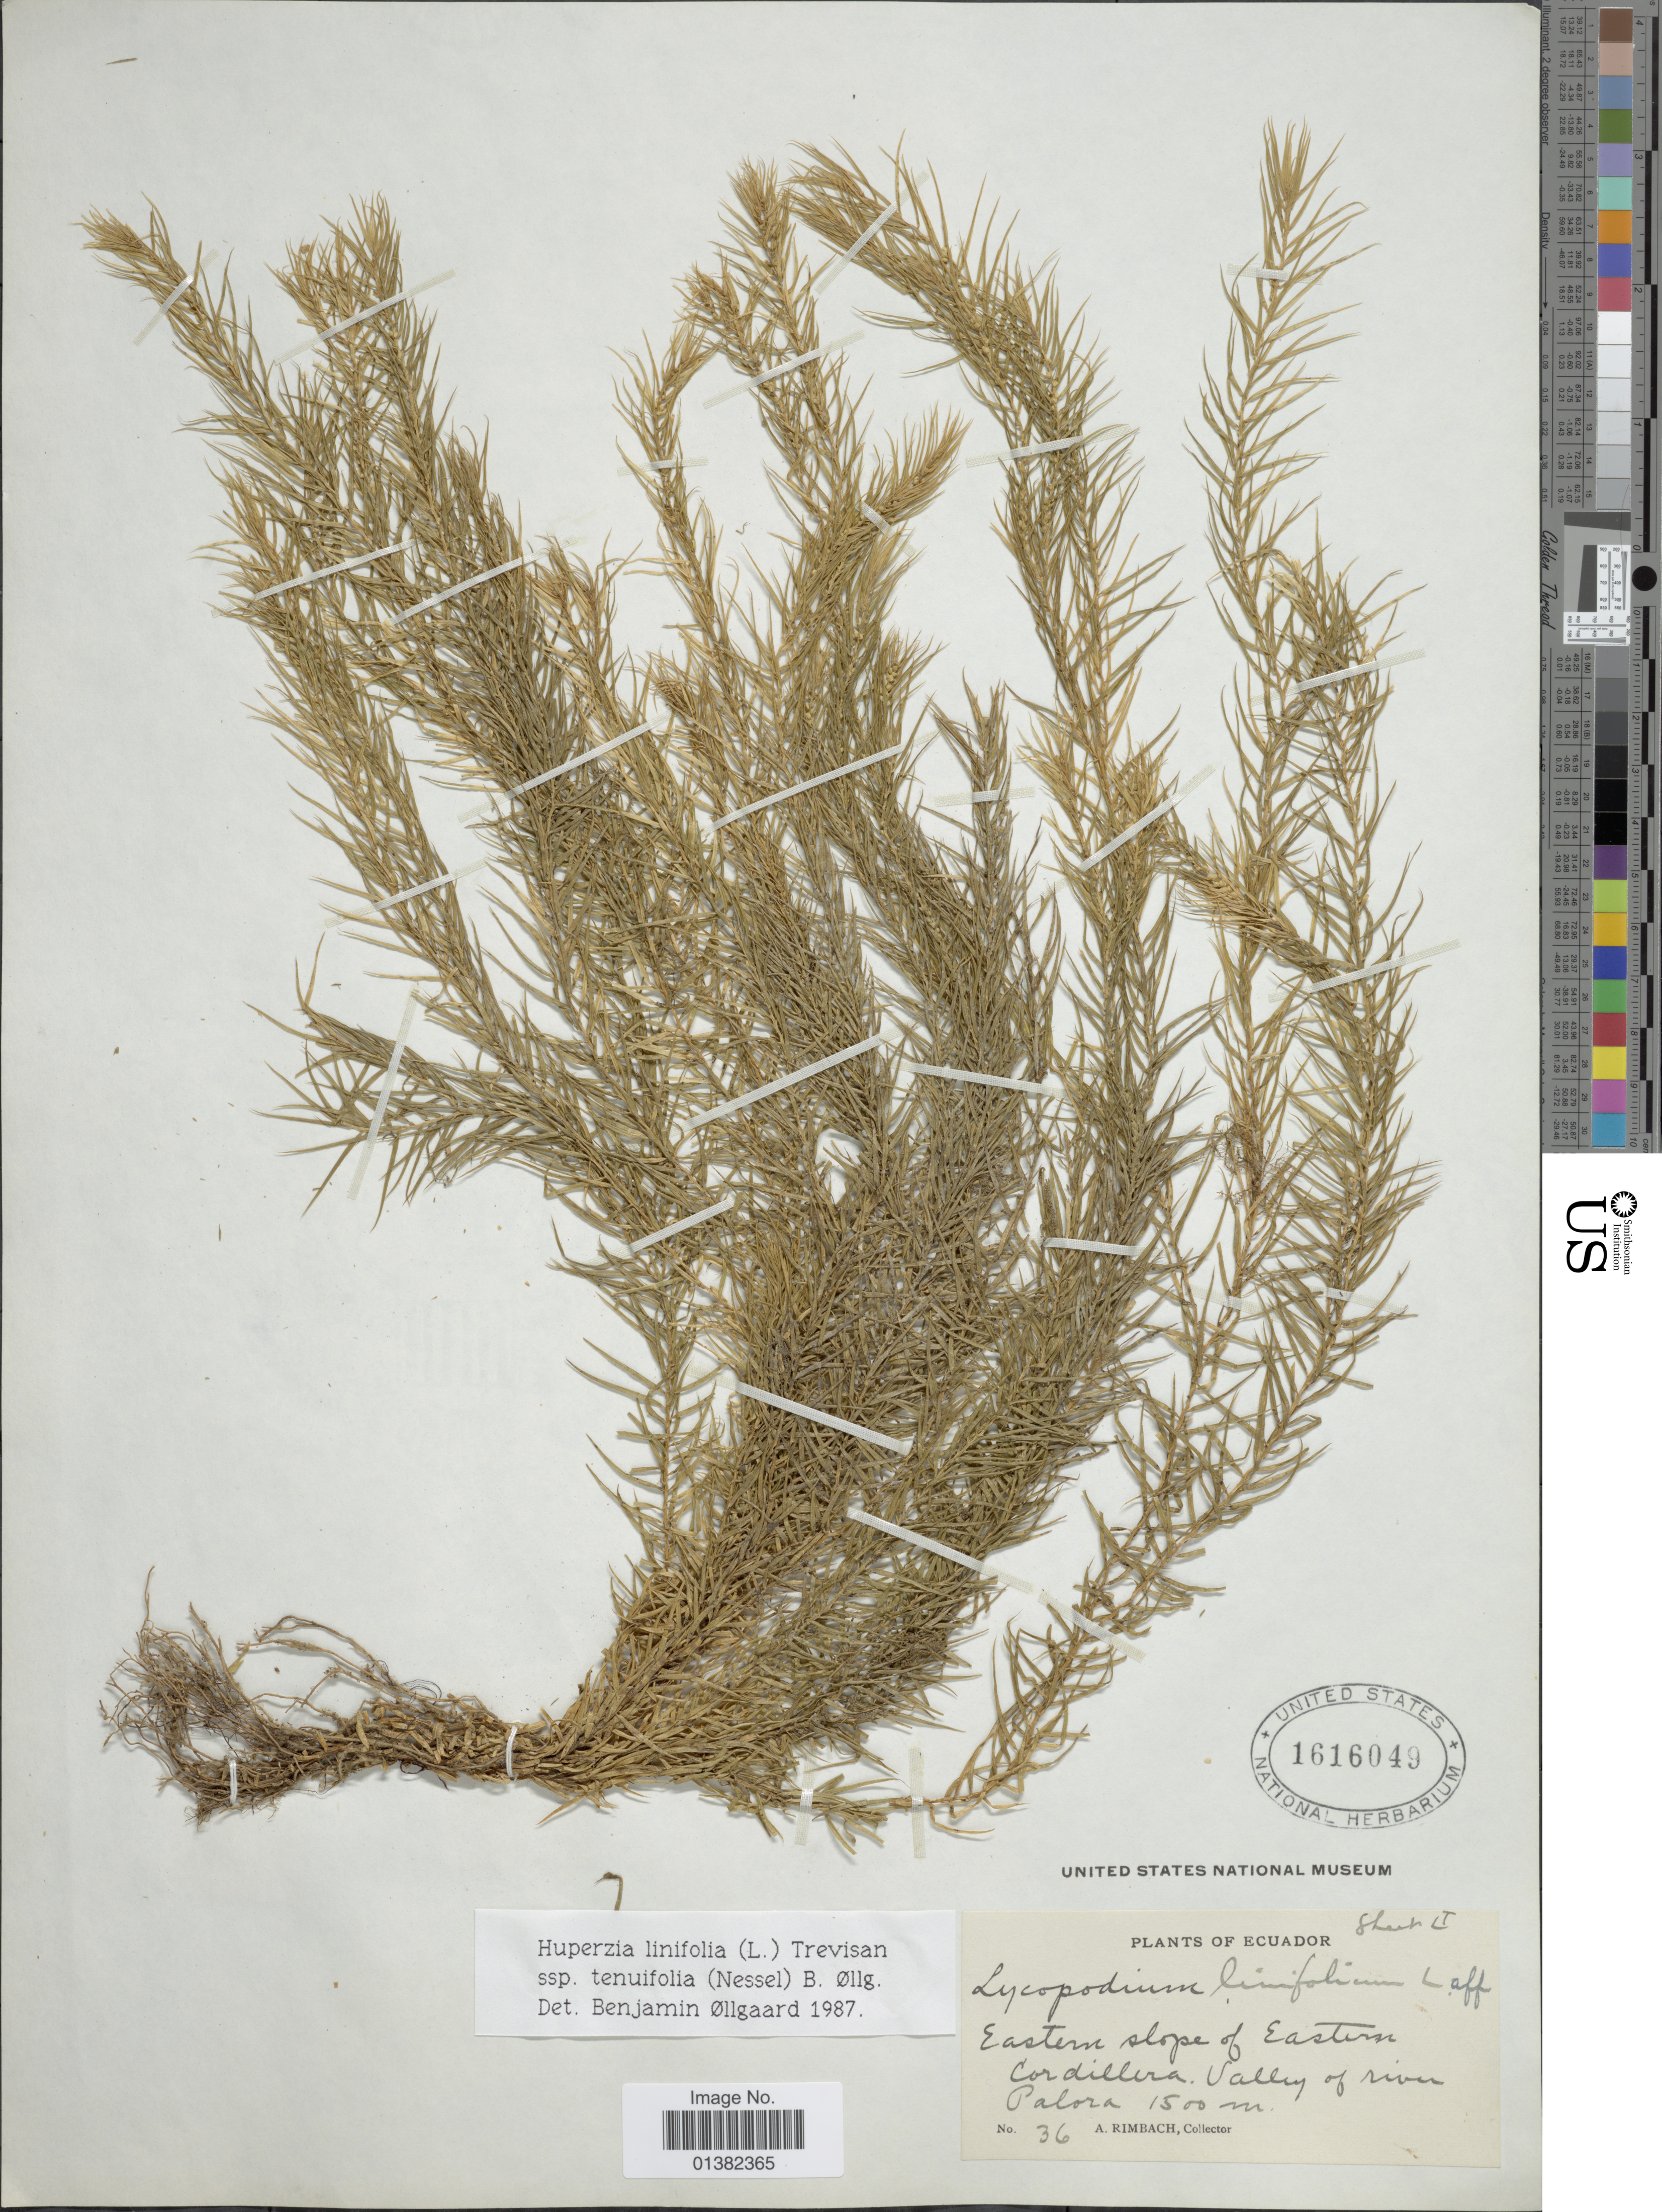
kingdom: Plantae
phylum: Tracheophyta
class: Lycopodiopsida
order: Lycopodiales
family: Lycopodiaceae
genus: Phlegmariurus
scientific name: Phlegmariurus linifolius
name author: (L.) B. Øllg.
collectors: A. Rimbach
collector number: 36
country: Ecuador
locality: Eastern slope of Eastern Cordillera. Valley of river Palora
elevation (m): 1500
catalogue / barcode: US 1616049